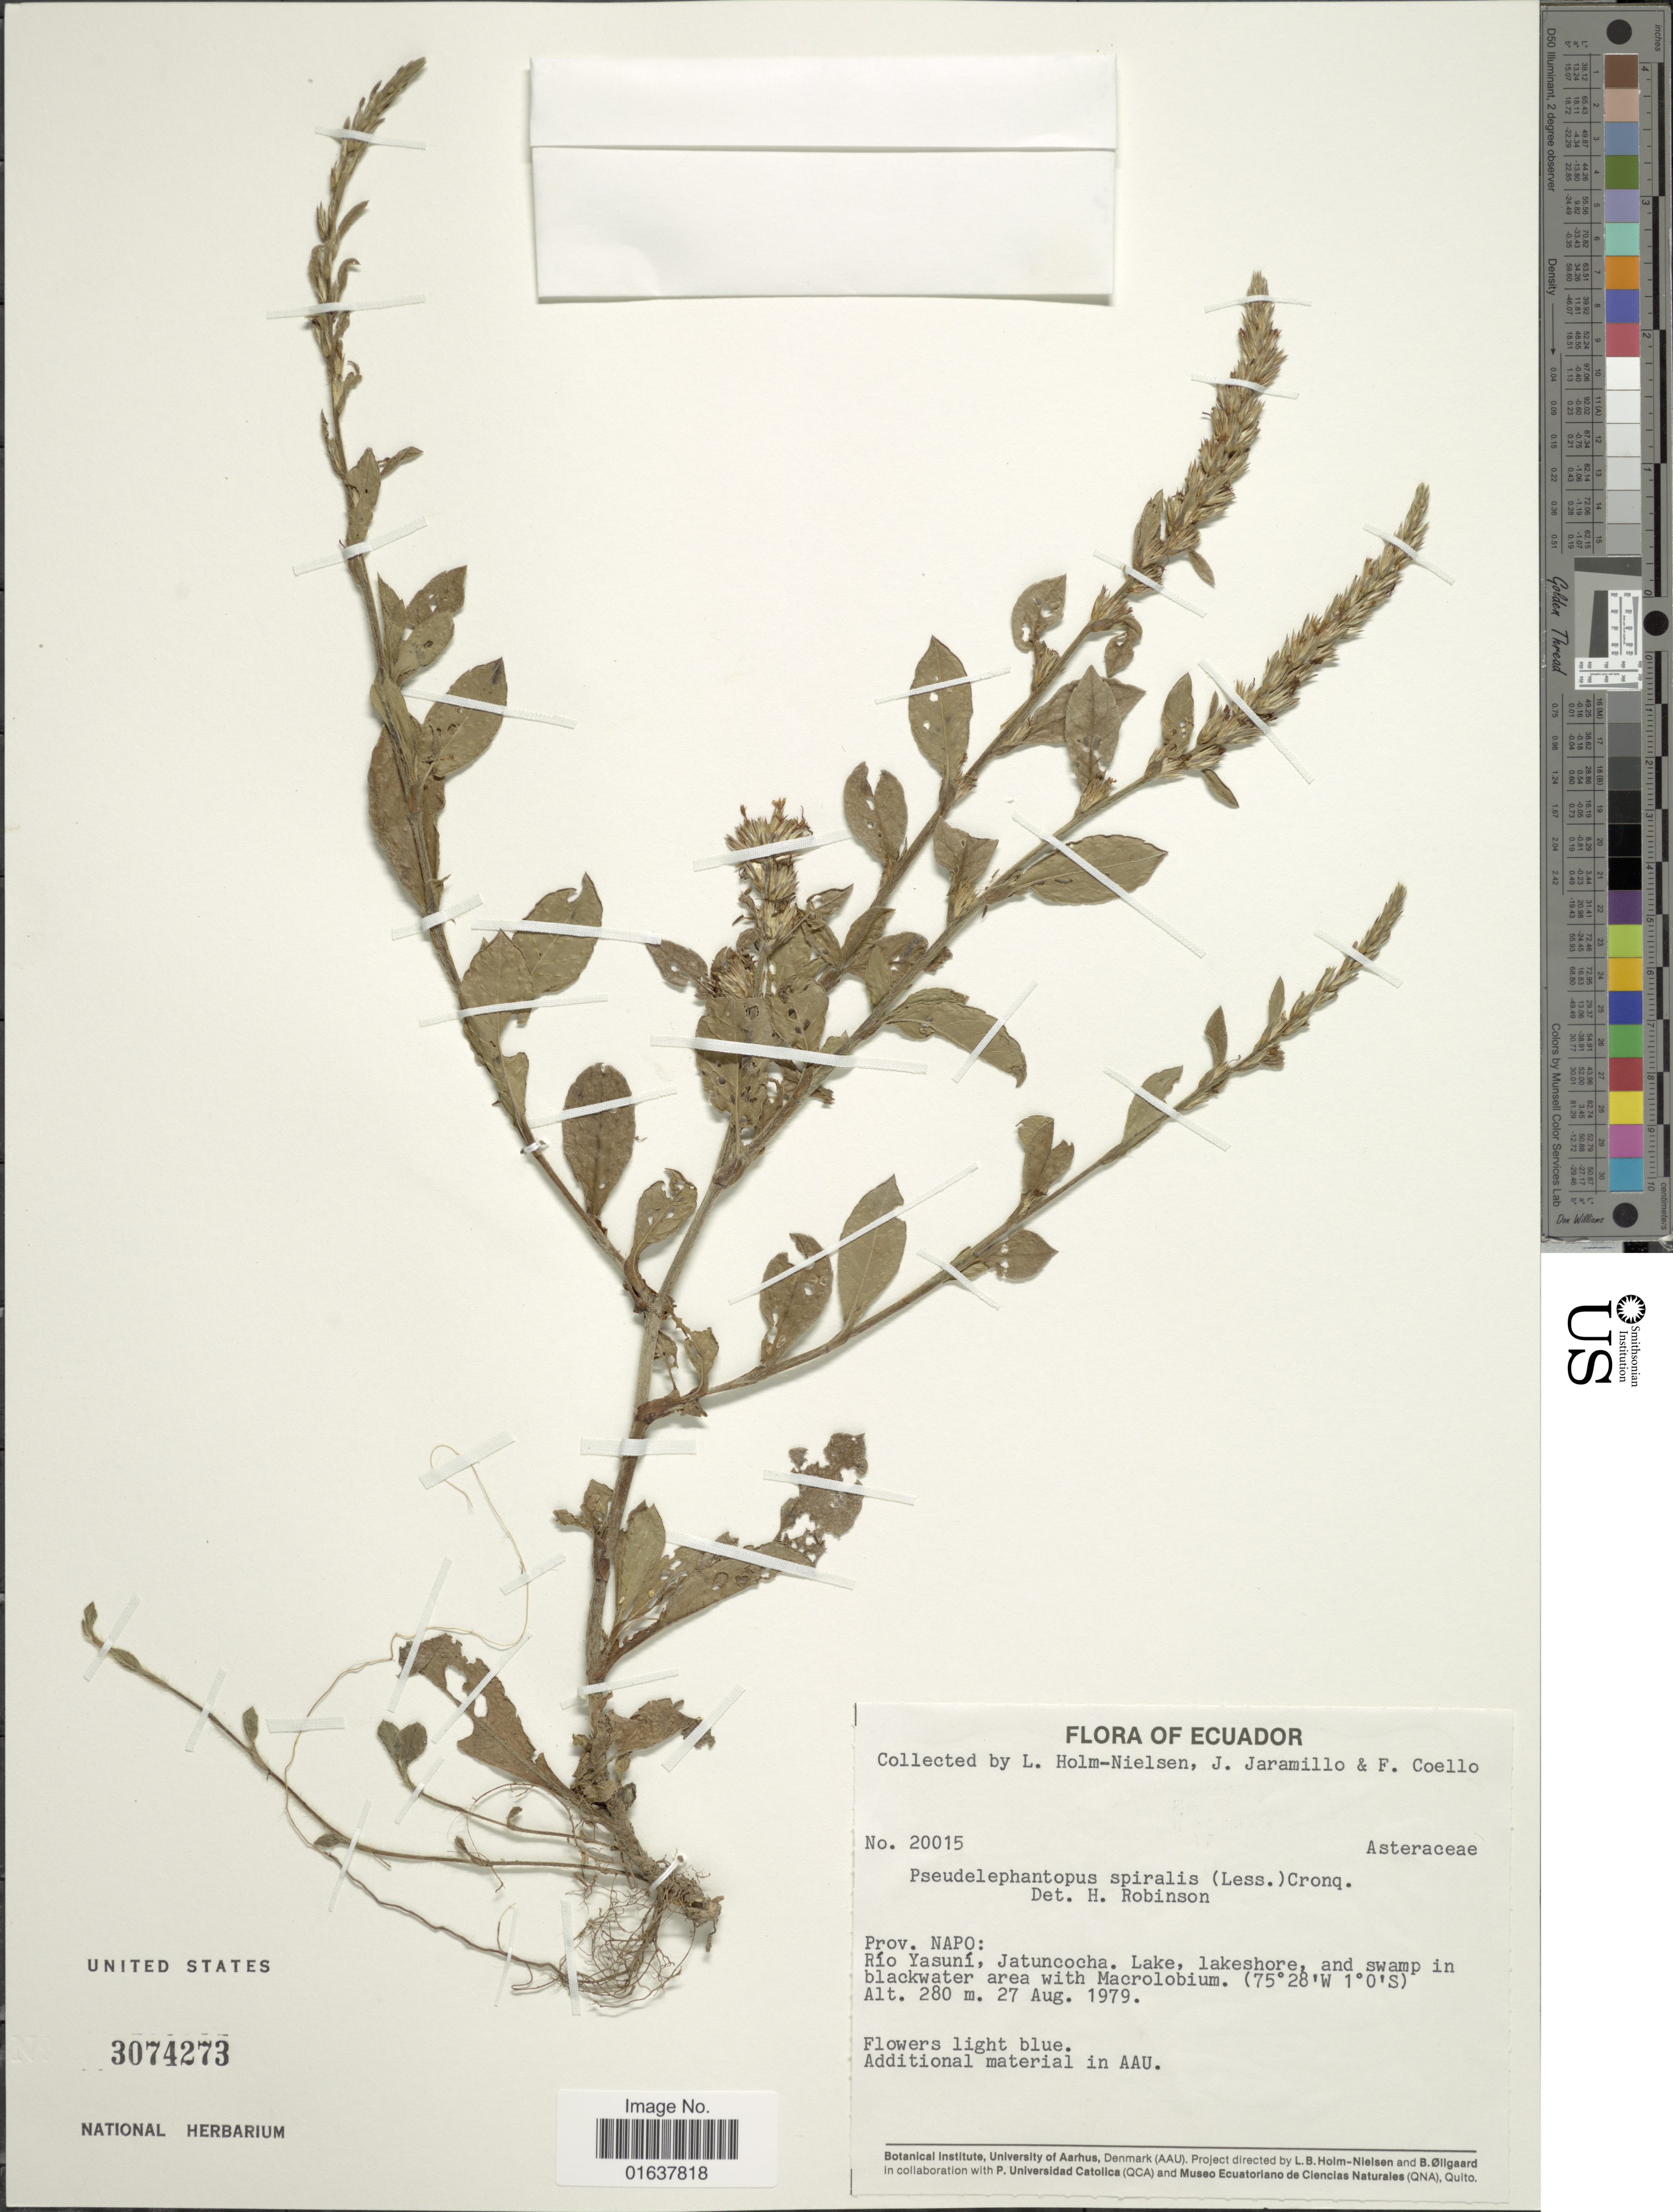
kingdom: Plantae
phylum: Tracheophyta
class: Magnoliopsida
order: Asterales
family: Asteraceae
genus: Pseudelephantopus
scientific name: Pseudelephantopus spiralis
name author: (Less.) Cronquist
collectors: L. B. Holm-Nielsen, J. Jaramillo & F. Coello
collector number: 20015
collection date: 1979-08-27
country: Ecuador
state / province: Napo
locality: Rio Yasuni, Jatuncocha. Lake, lakeshore, and swamp in blackwater area with Macrolobium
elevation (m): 280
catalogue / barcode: US 3074273